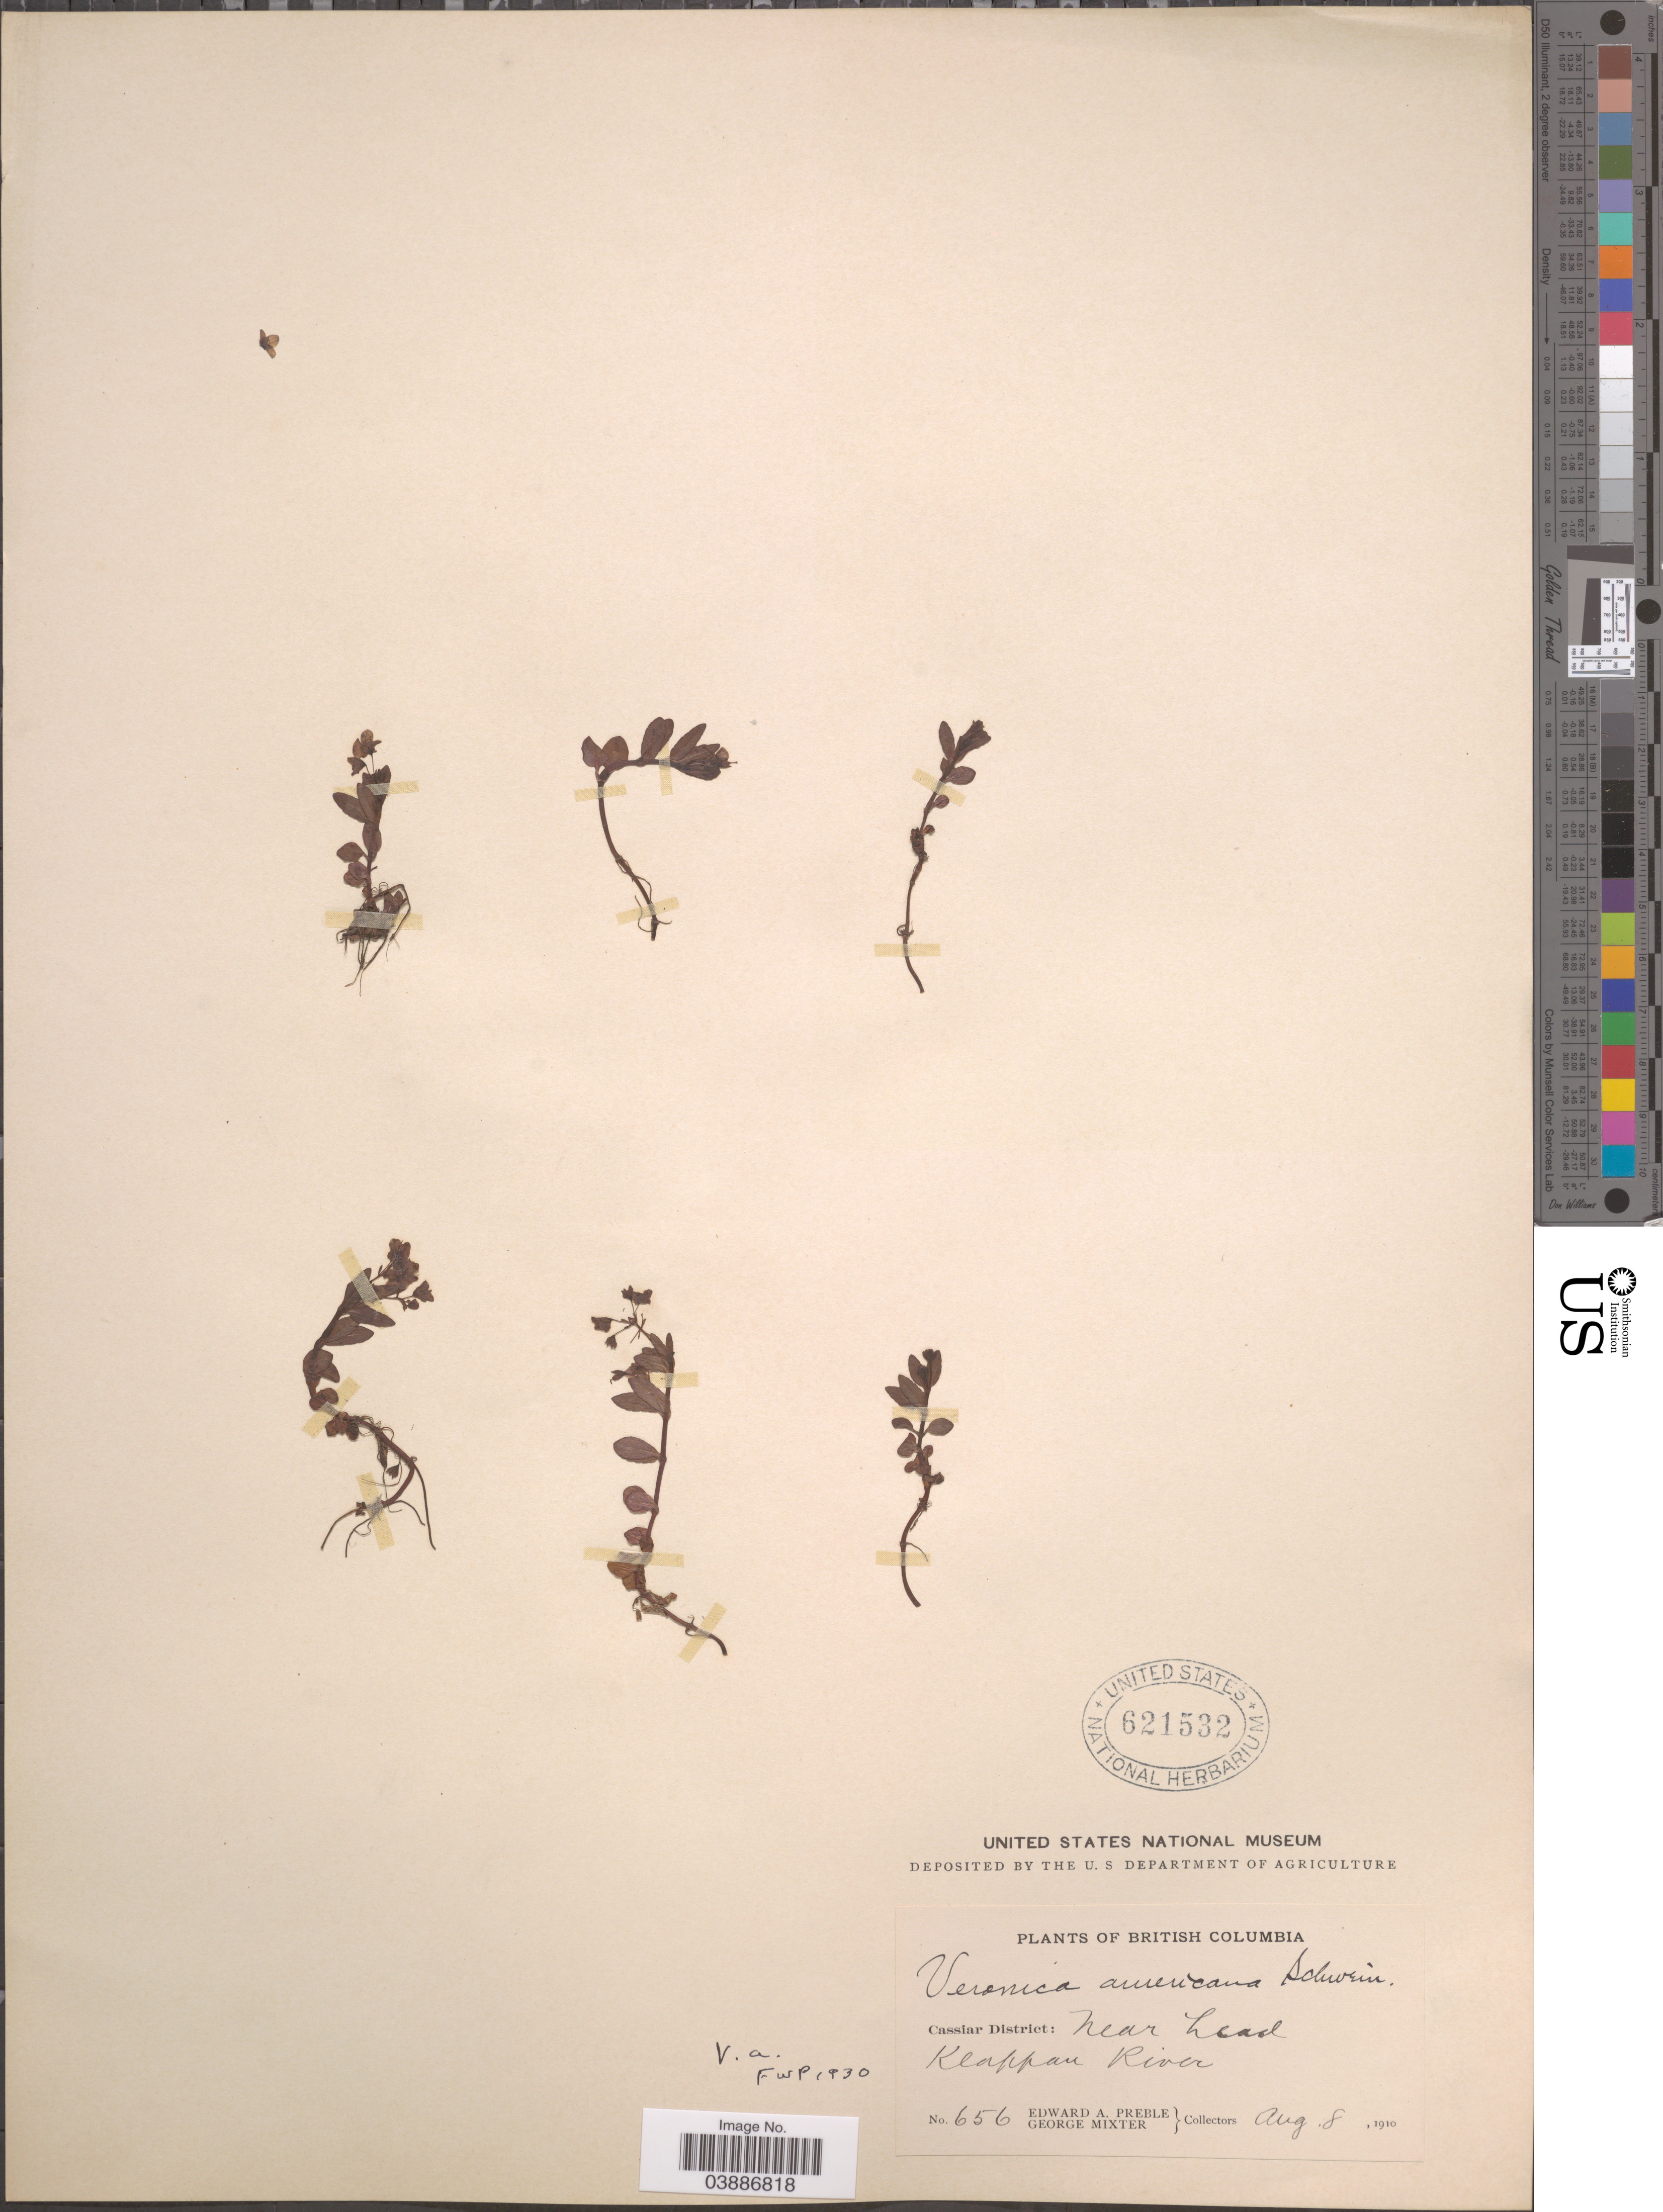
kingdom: Plantae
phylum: Tracheophyta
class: Magnoliopsida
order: Lamiales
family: Plantaginaceae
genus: Veronica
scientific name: Veronica americana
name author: Schwein. ex Benth.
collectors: E. Preble & G. Mixter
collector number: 656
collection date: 1910-08-08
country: Canada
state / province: British Columbia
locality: Cassiar District: near head Klappan River.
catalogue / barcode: US 621532